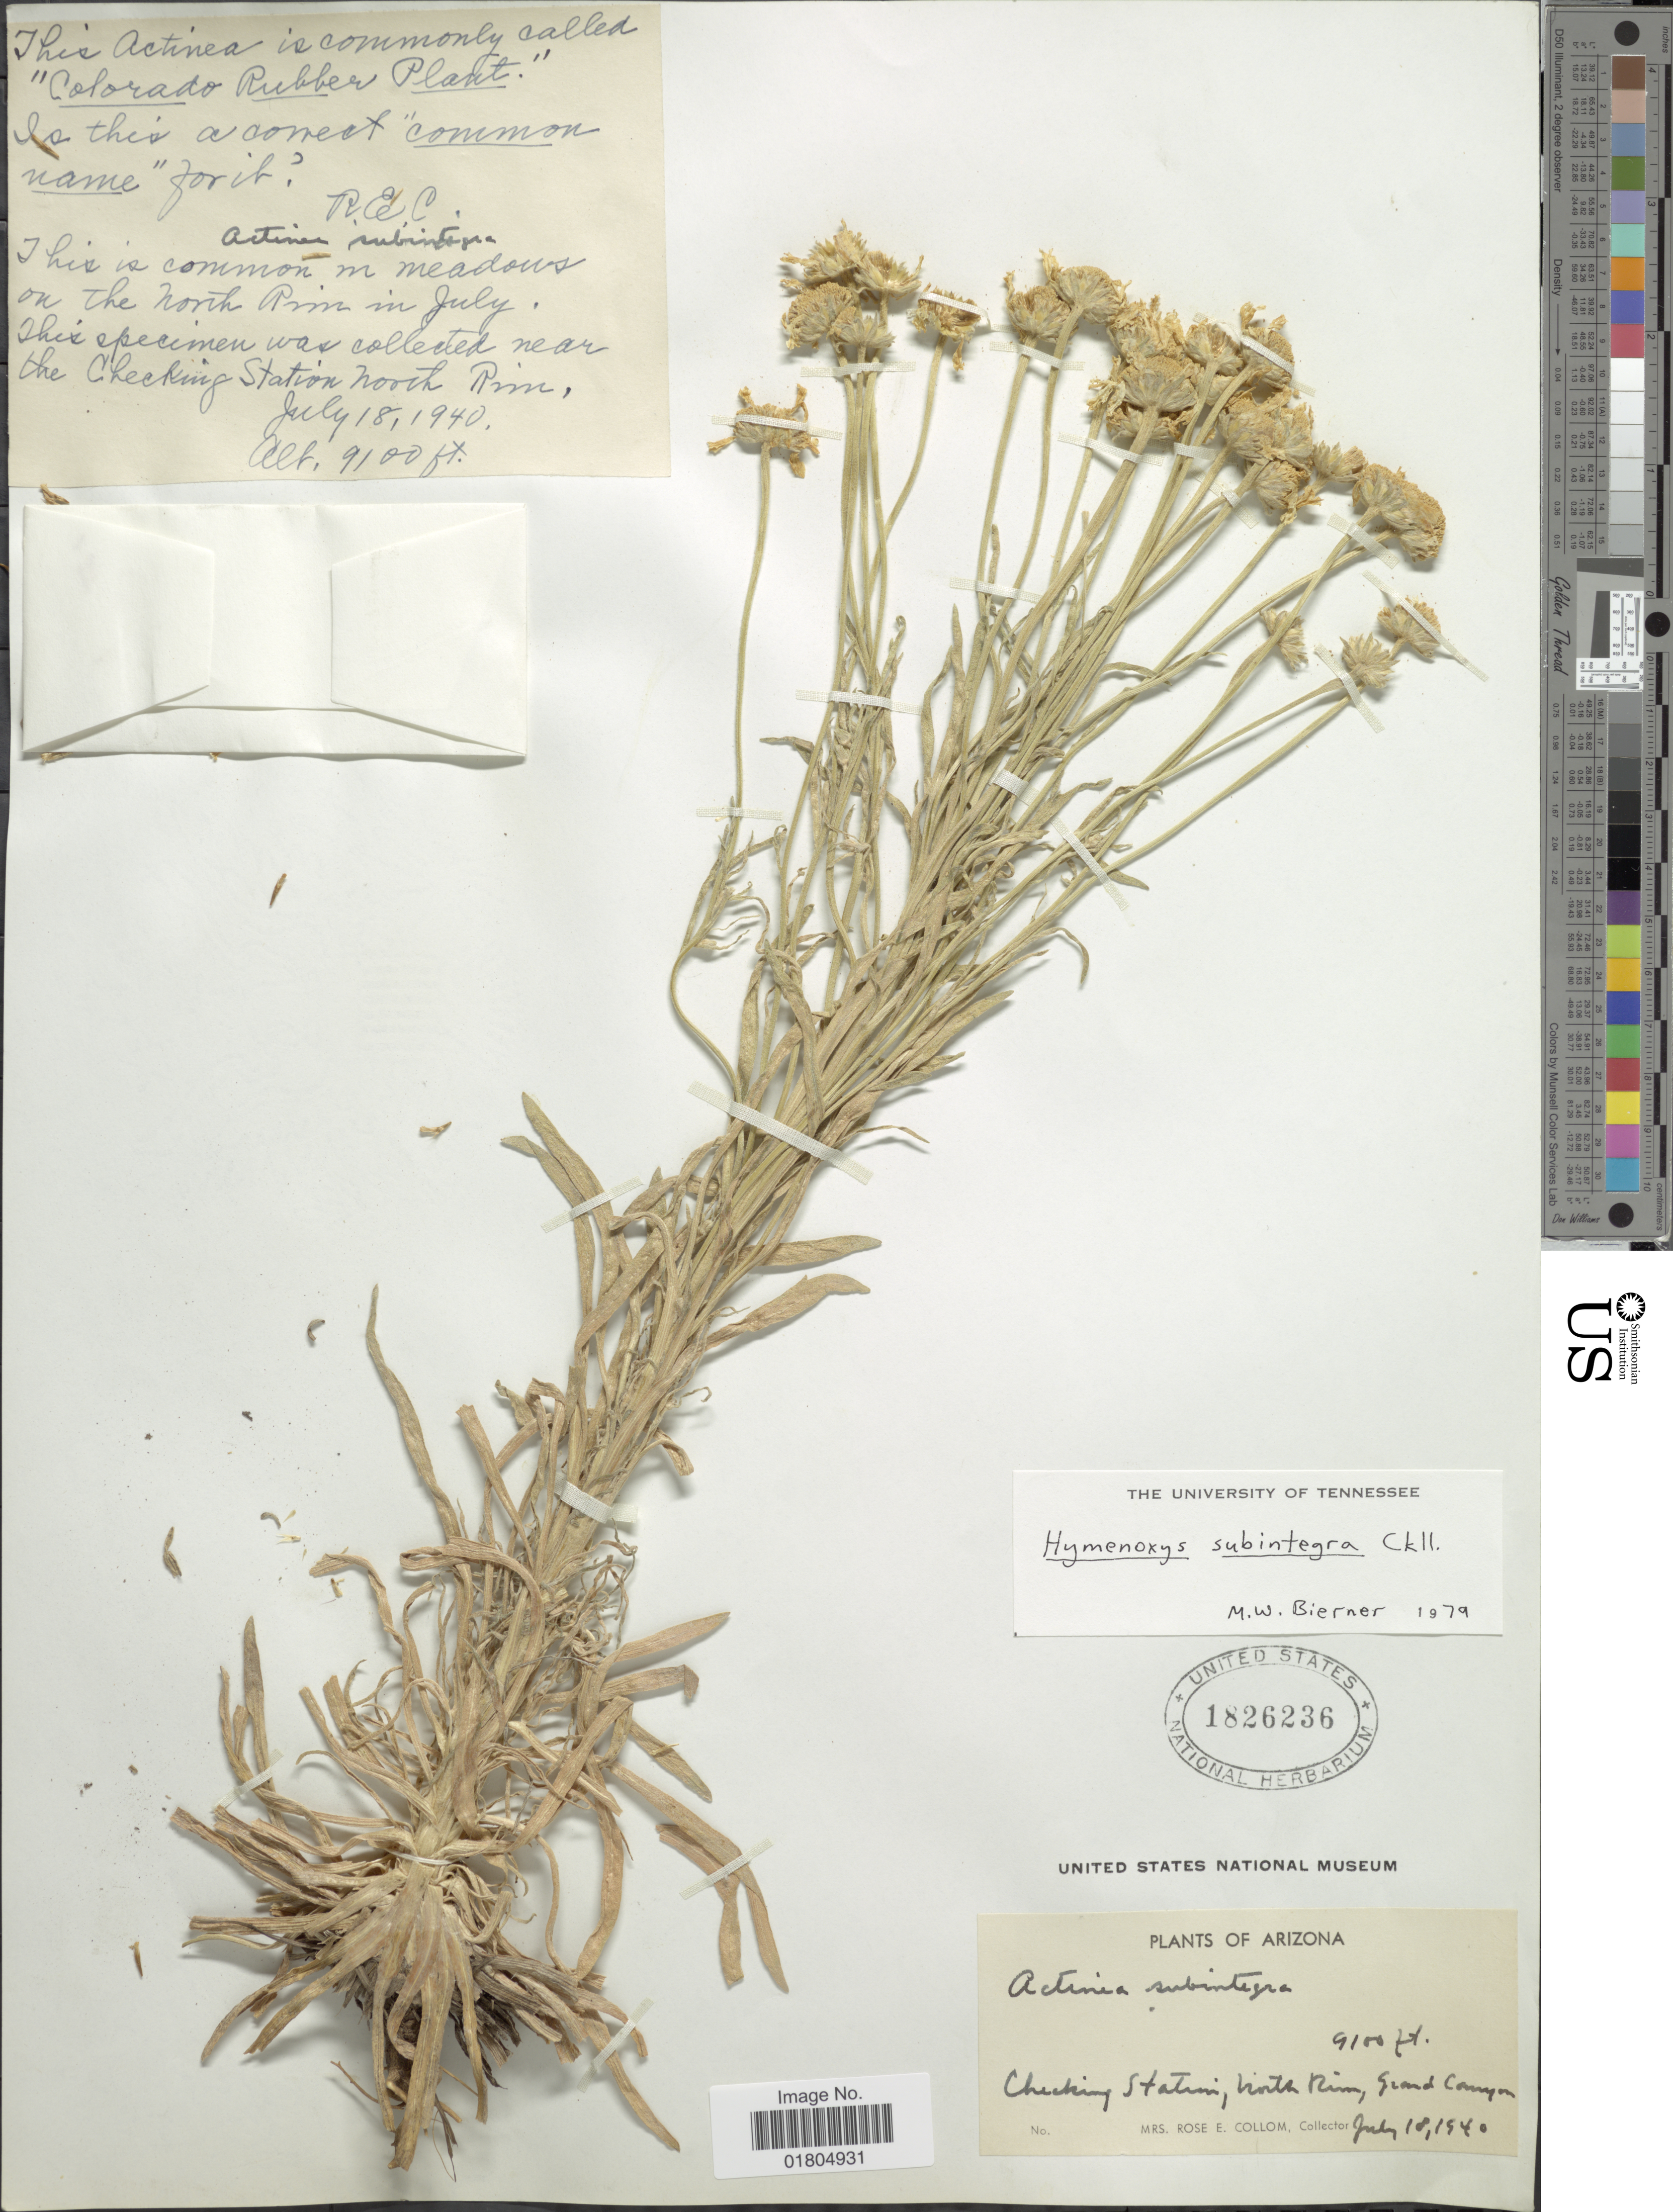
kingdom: Plantae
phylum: Tracheophyta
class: Magnoliopsida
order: Asterales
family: Asteraceae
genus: Hymenoxys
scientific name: Hymenoxys subintegra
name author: Cockerell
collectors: R. E. Collom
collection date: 1940-07-18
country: United States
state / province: Arizona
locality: Near the Checking Station, North Rim, Grand Canyon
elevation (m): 2774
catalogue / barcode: US 1826236